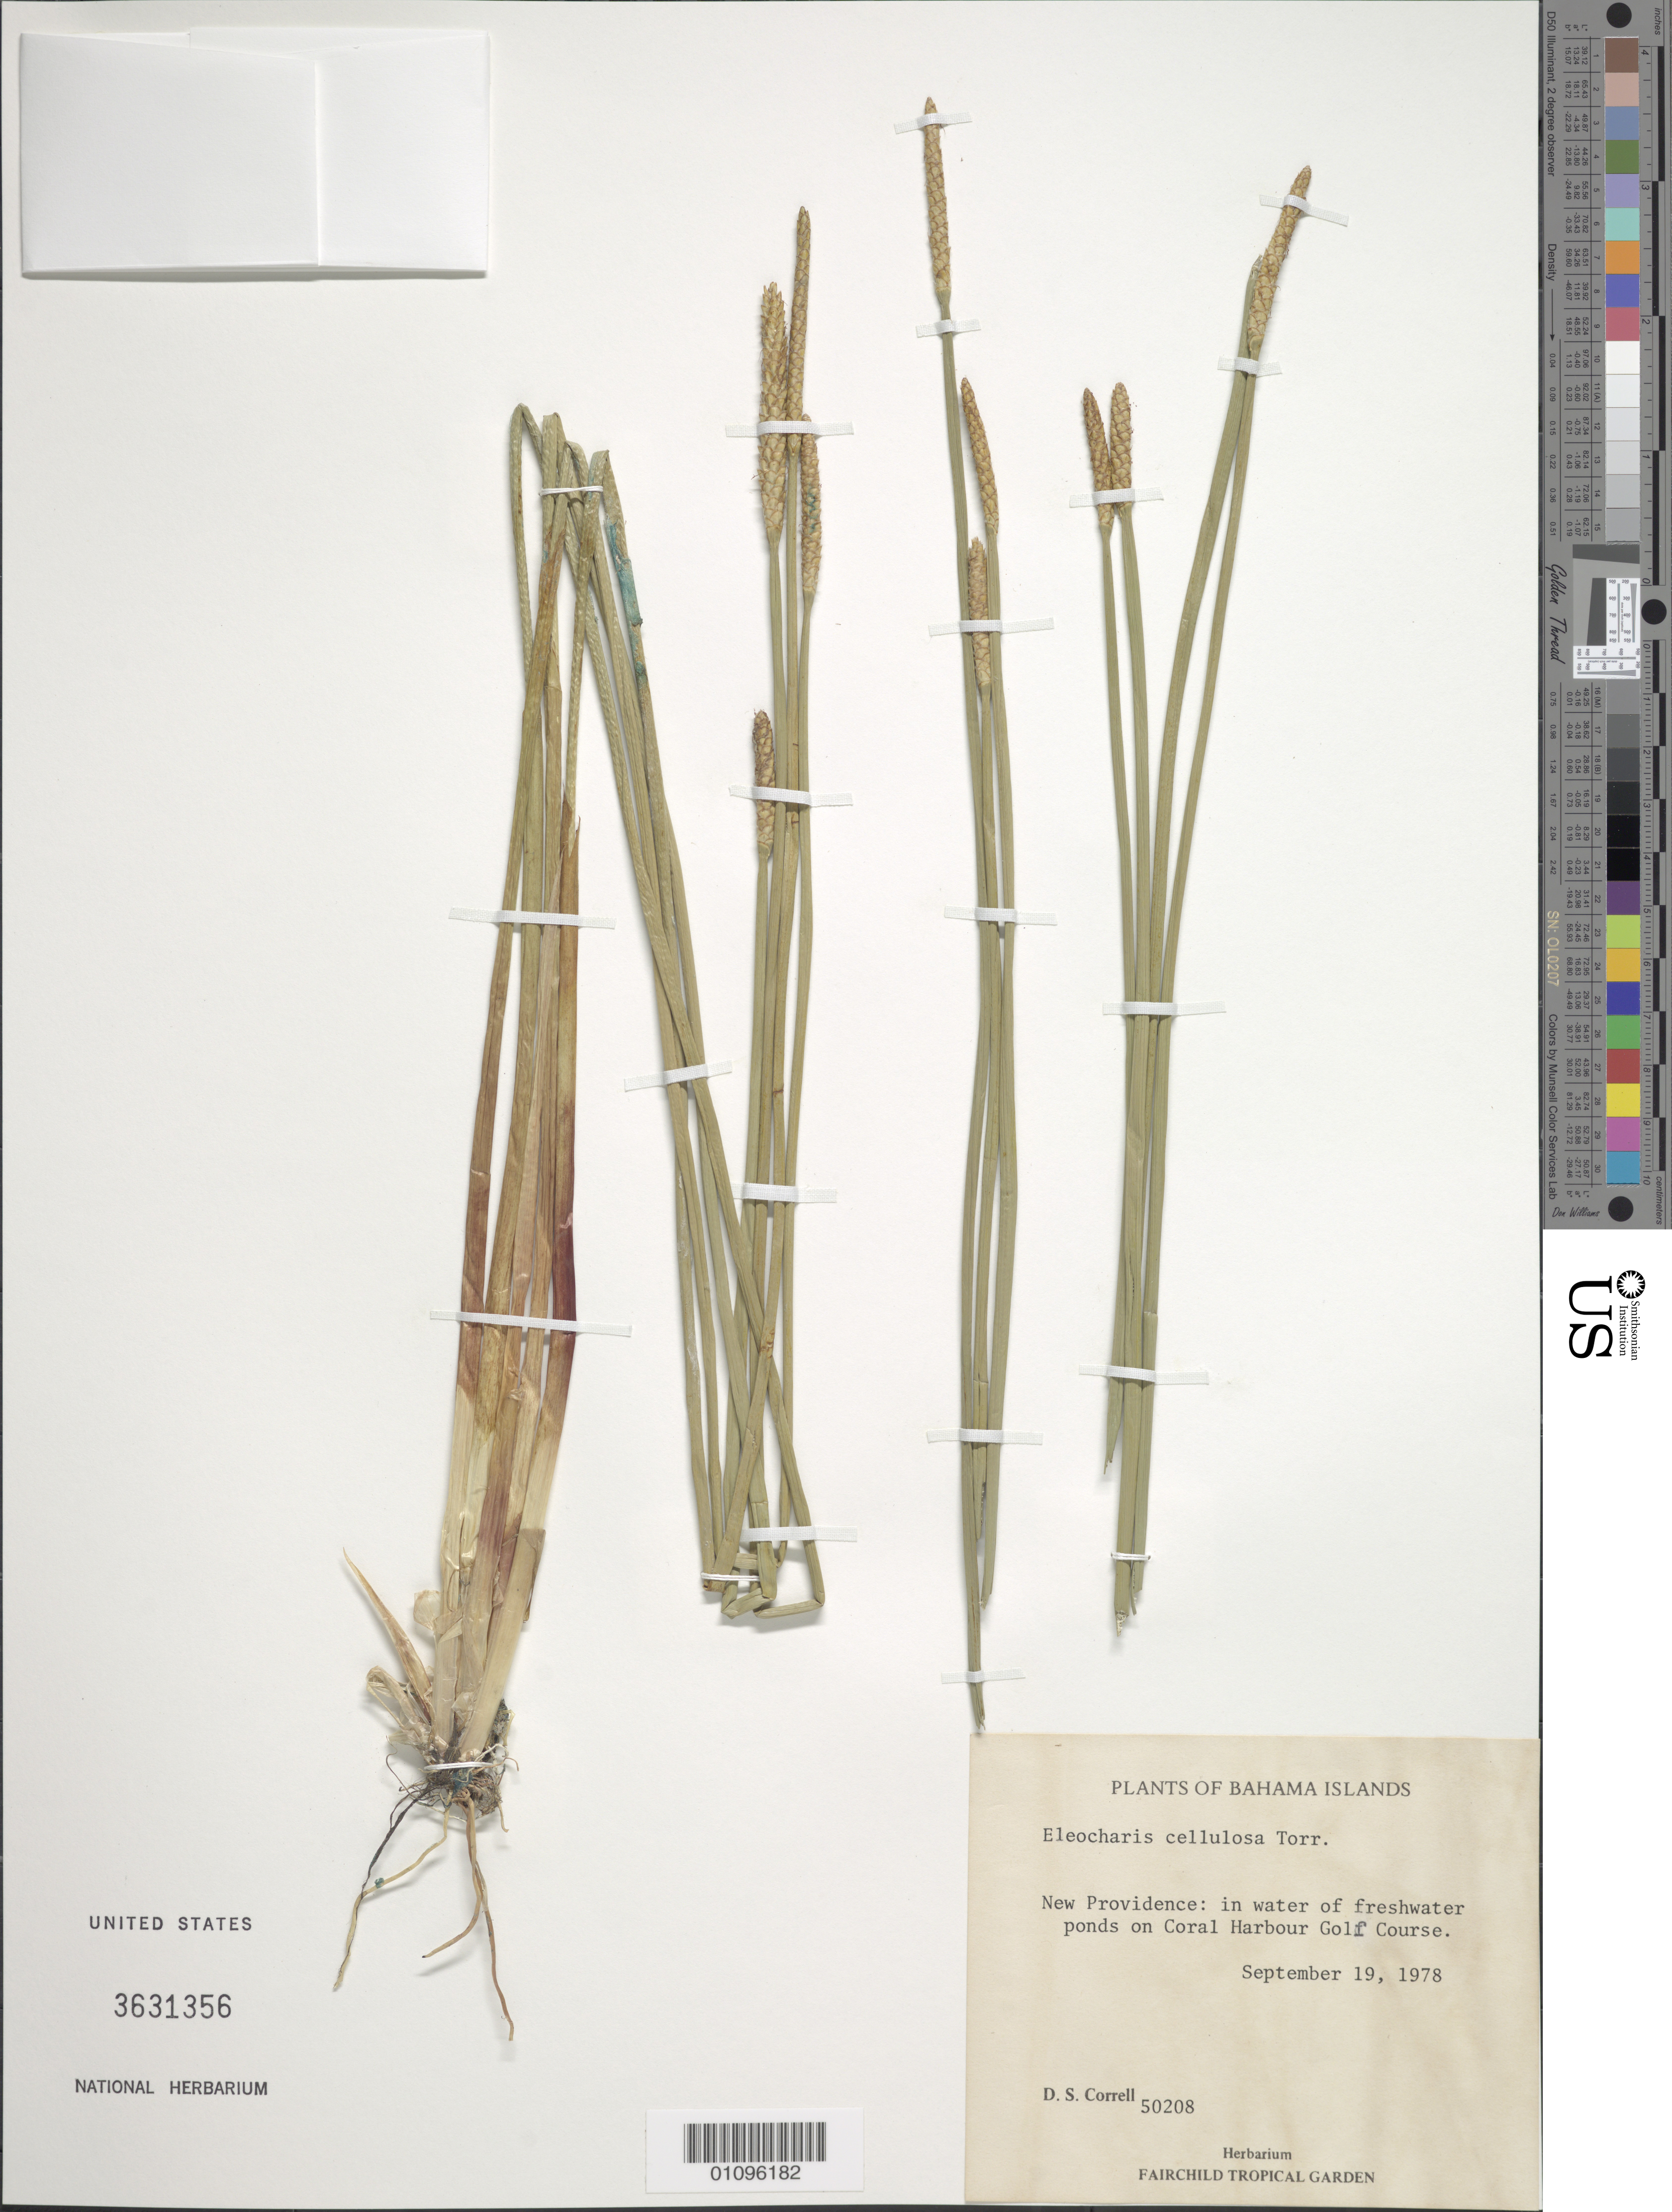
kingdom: Plantae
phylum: Tracheophyta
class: Liliopsida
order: Poales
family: Cyperaceae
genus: Eleocharis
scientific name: Eleocharis cellulosa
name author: Torr.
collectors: D. S. Correll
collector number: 50208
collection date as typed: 19 Sep 1978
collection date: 1978-09-19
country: Bahamas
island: New Providence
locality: Coral Harbour Golf Course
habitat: In water of freshwater ponds on golf course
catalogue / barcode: US 3631356